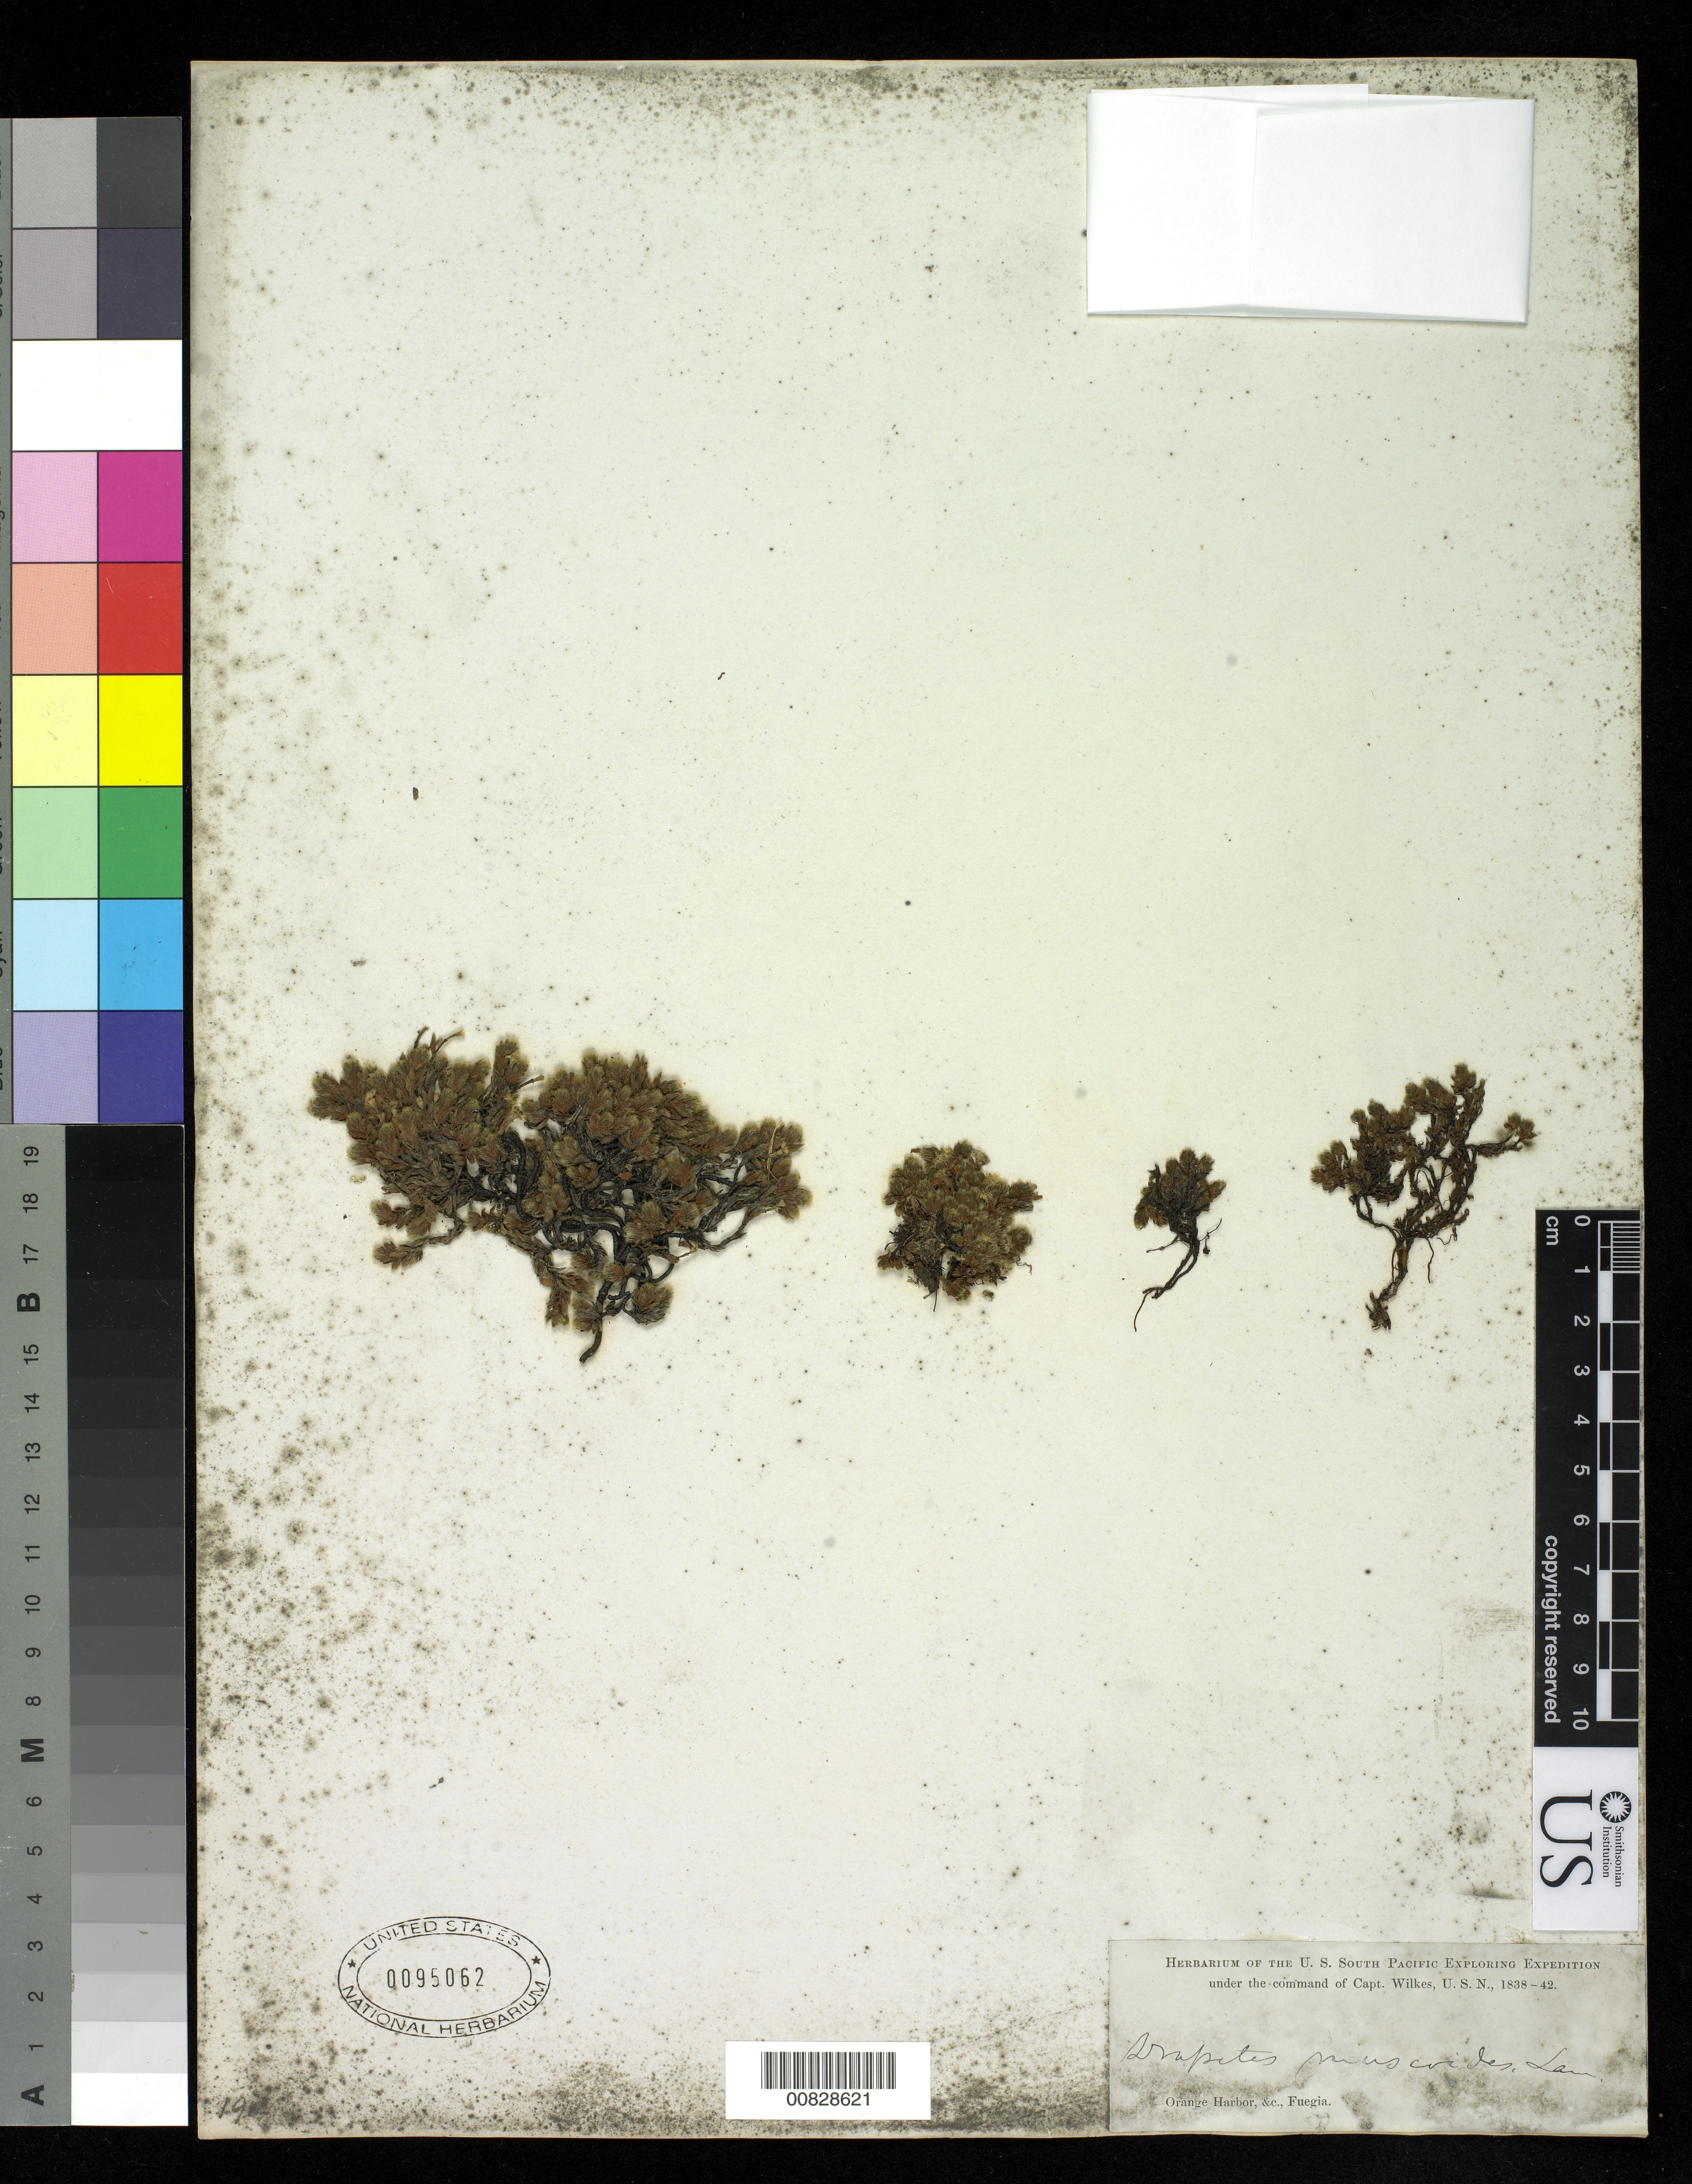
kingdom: Plantae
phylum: Tracheophyta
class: Magnoliopsida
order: Malvales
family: Thymelaeaceae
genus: Drapetes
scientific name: Drapetes muscosus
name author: Lam.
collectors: Wilkes Explor. Exped.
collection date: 1838/1842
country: Argentina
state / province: Tierra del Fuego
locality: Orange Harbor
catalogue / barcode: US 95062